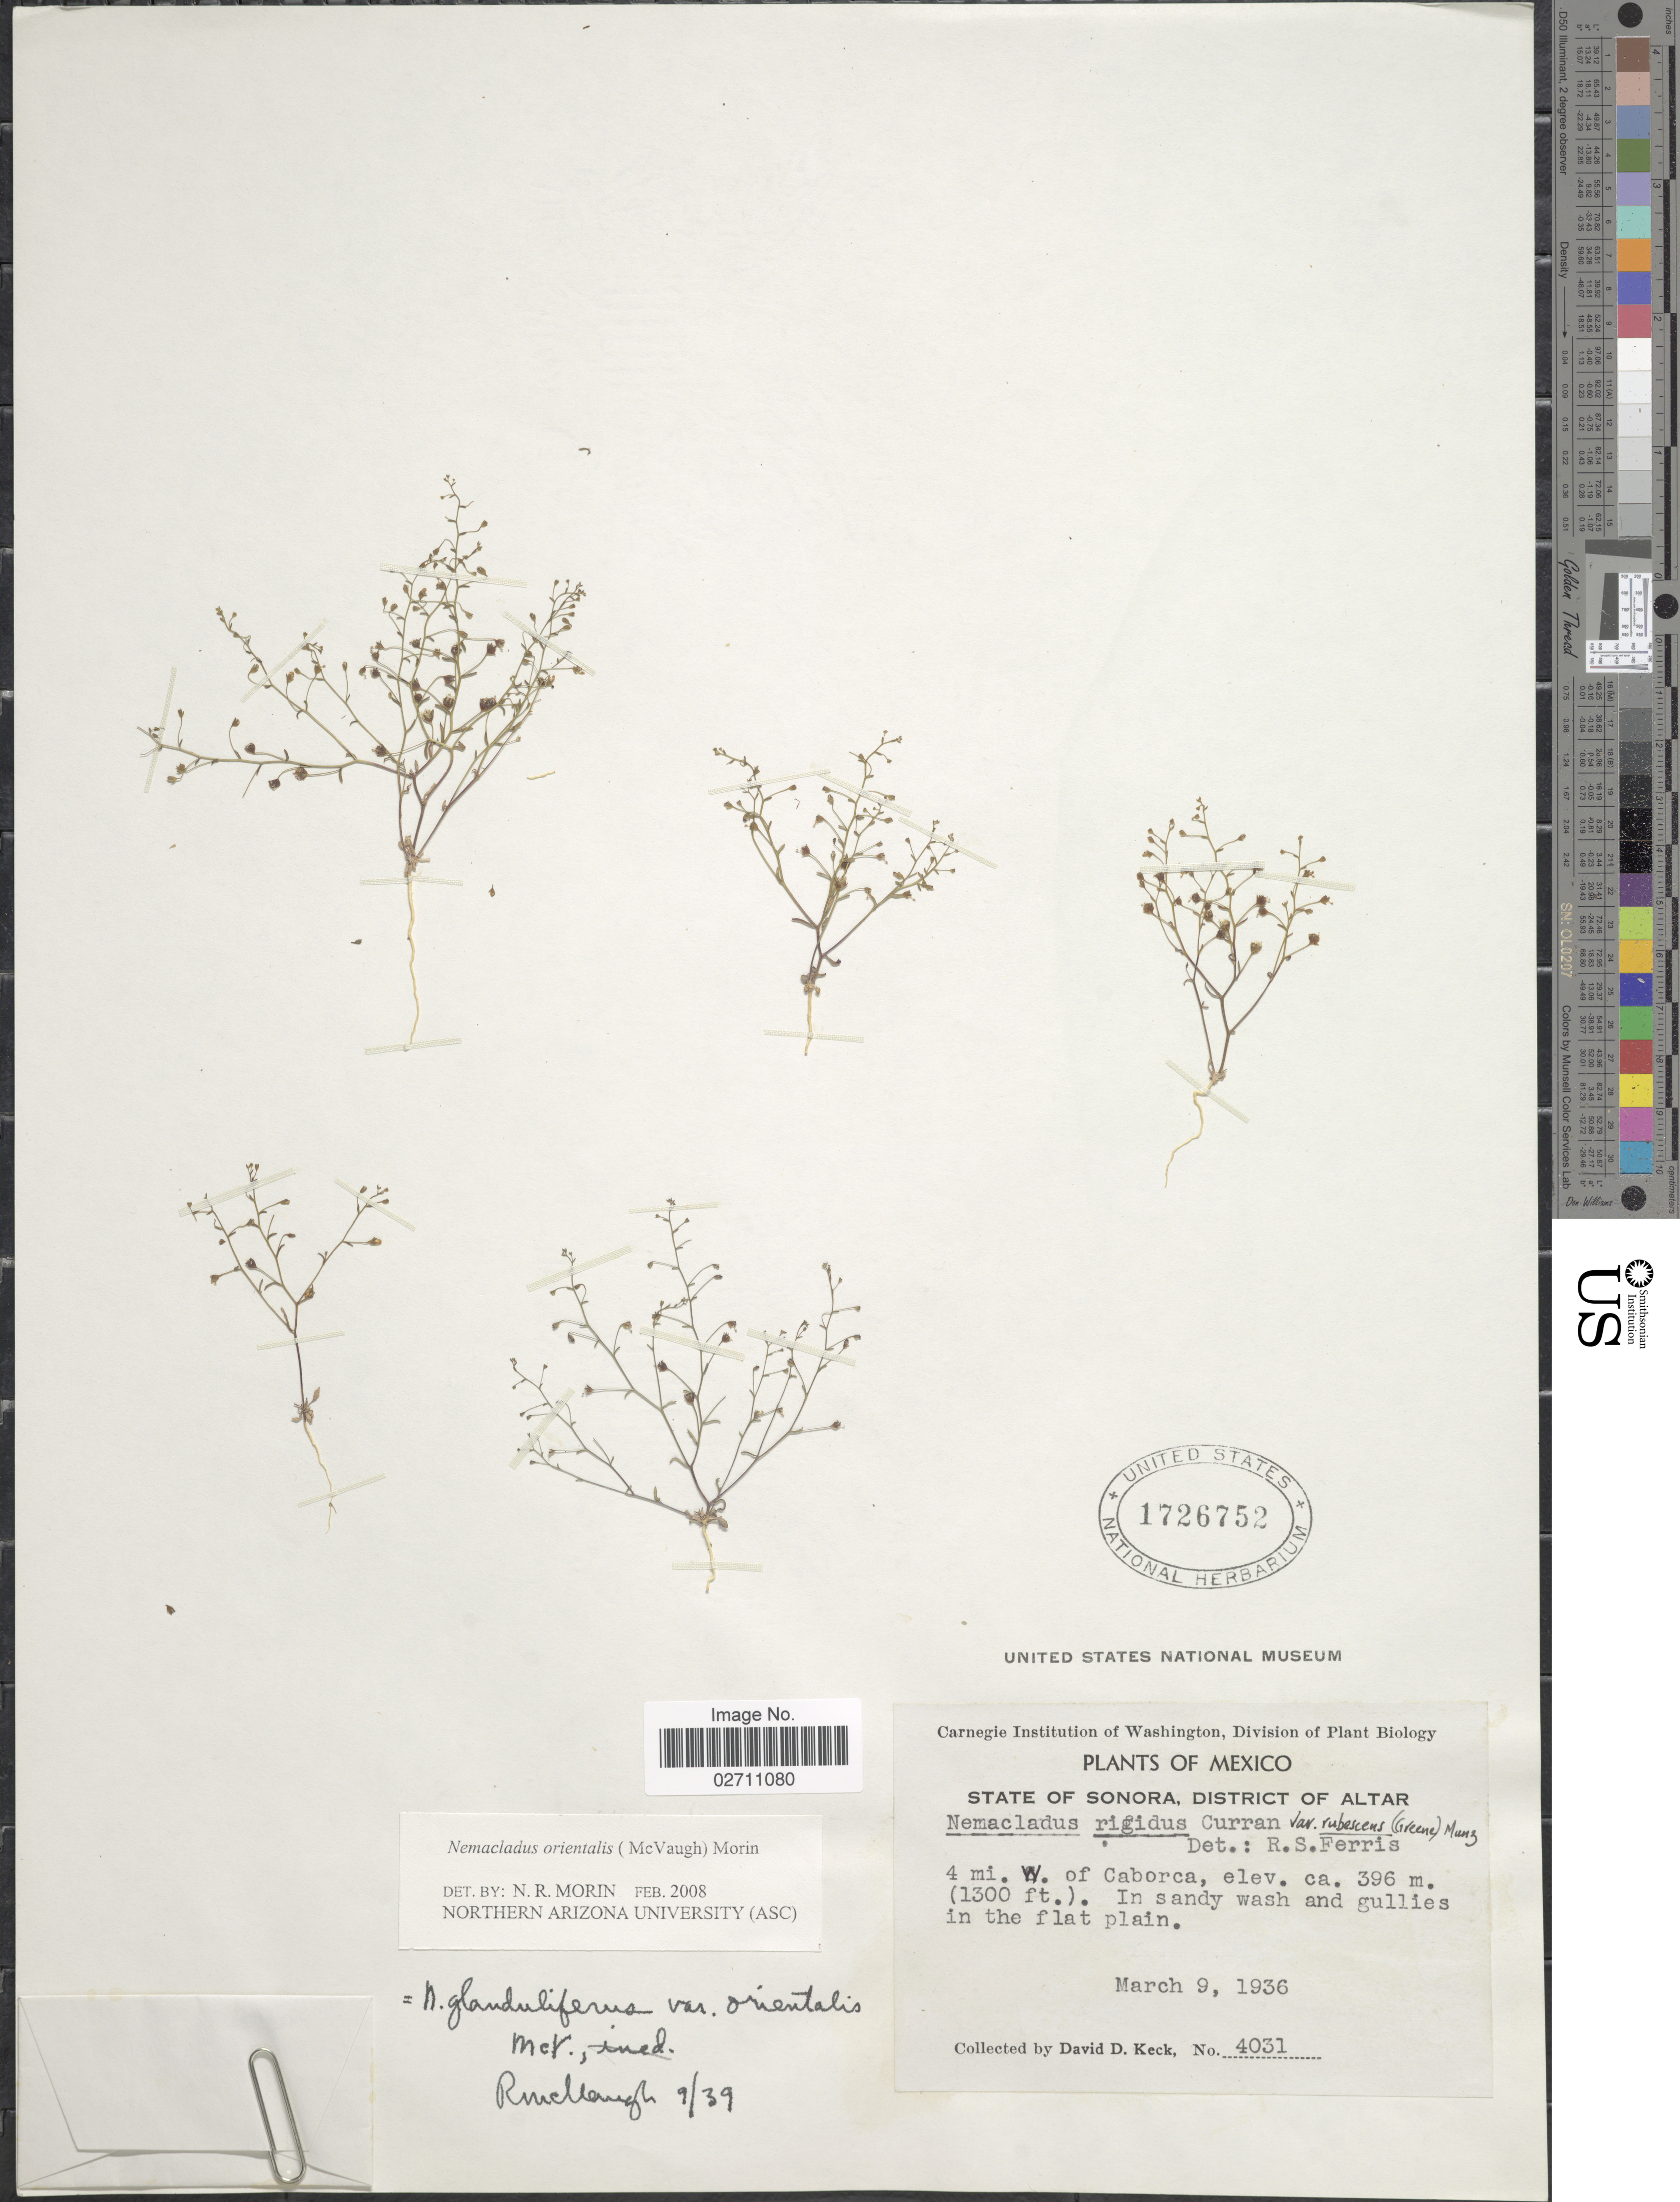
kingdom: Plantae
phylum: Tracheophyta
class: Magnoliopsida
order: Asterales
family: Campanulaceae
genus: Nemacladus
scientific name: Nemacladus orientalis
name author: (McVaugh) Morin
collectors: D. D. Keck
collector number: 4031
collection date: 1936-03-09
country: Mexico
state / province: Sonora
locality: State of Sonora, District of Altar, 4 mi. W. of Caborca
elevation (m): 396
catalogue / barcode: US 1726752